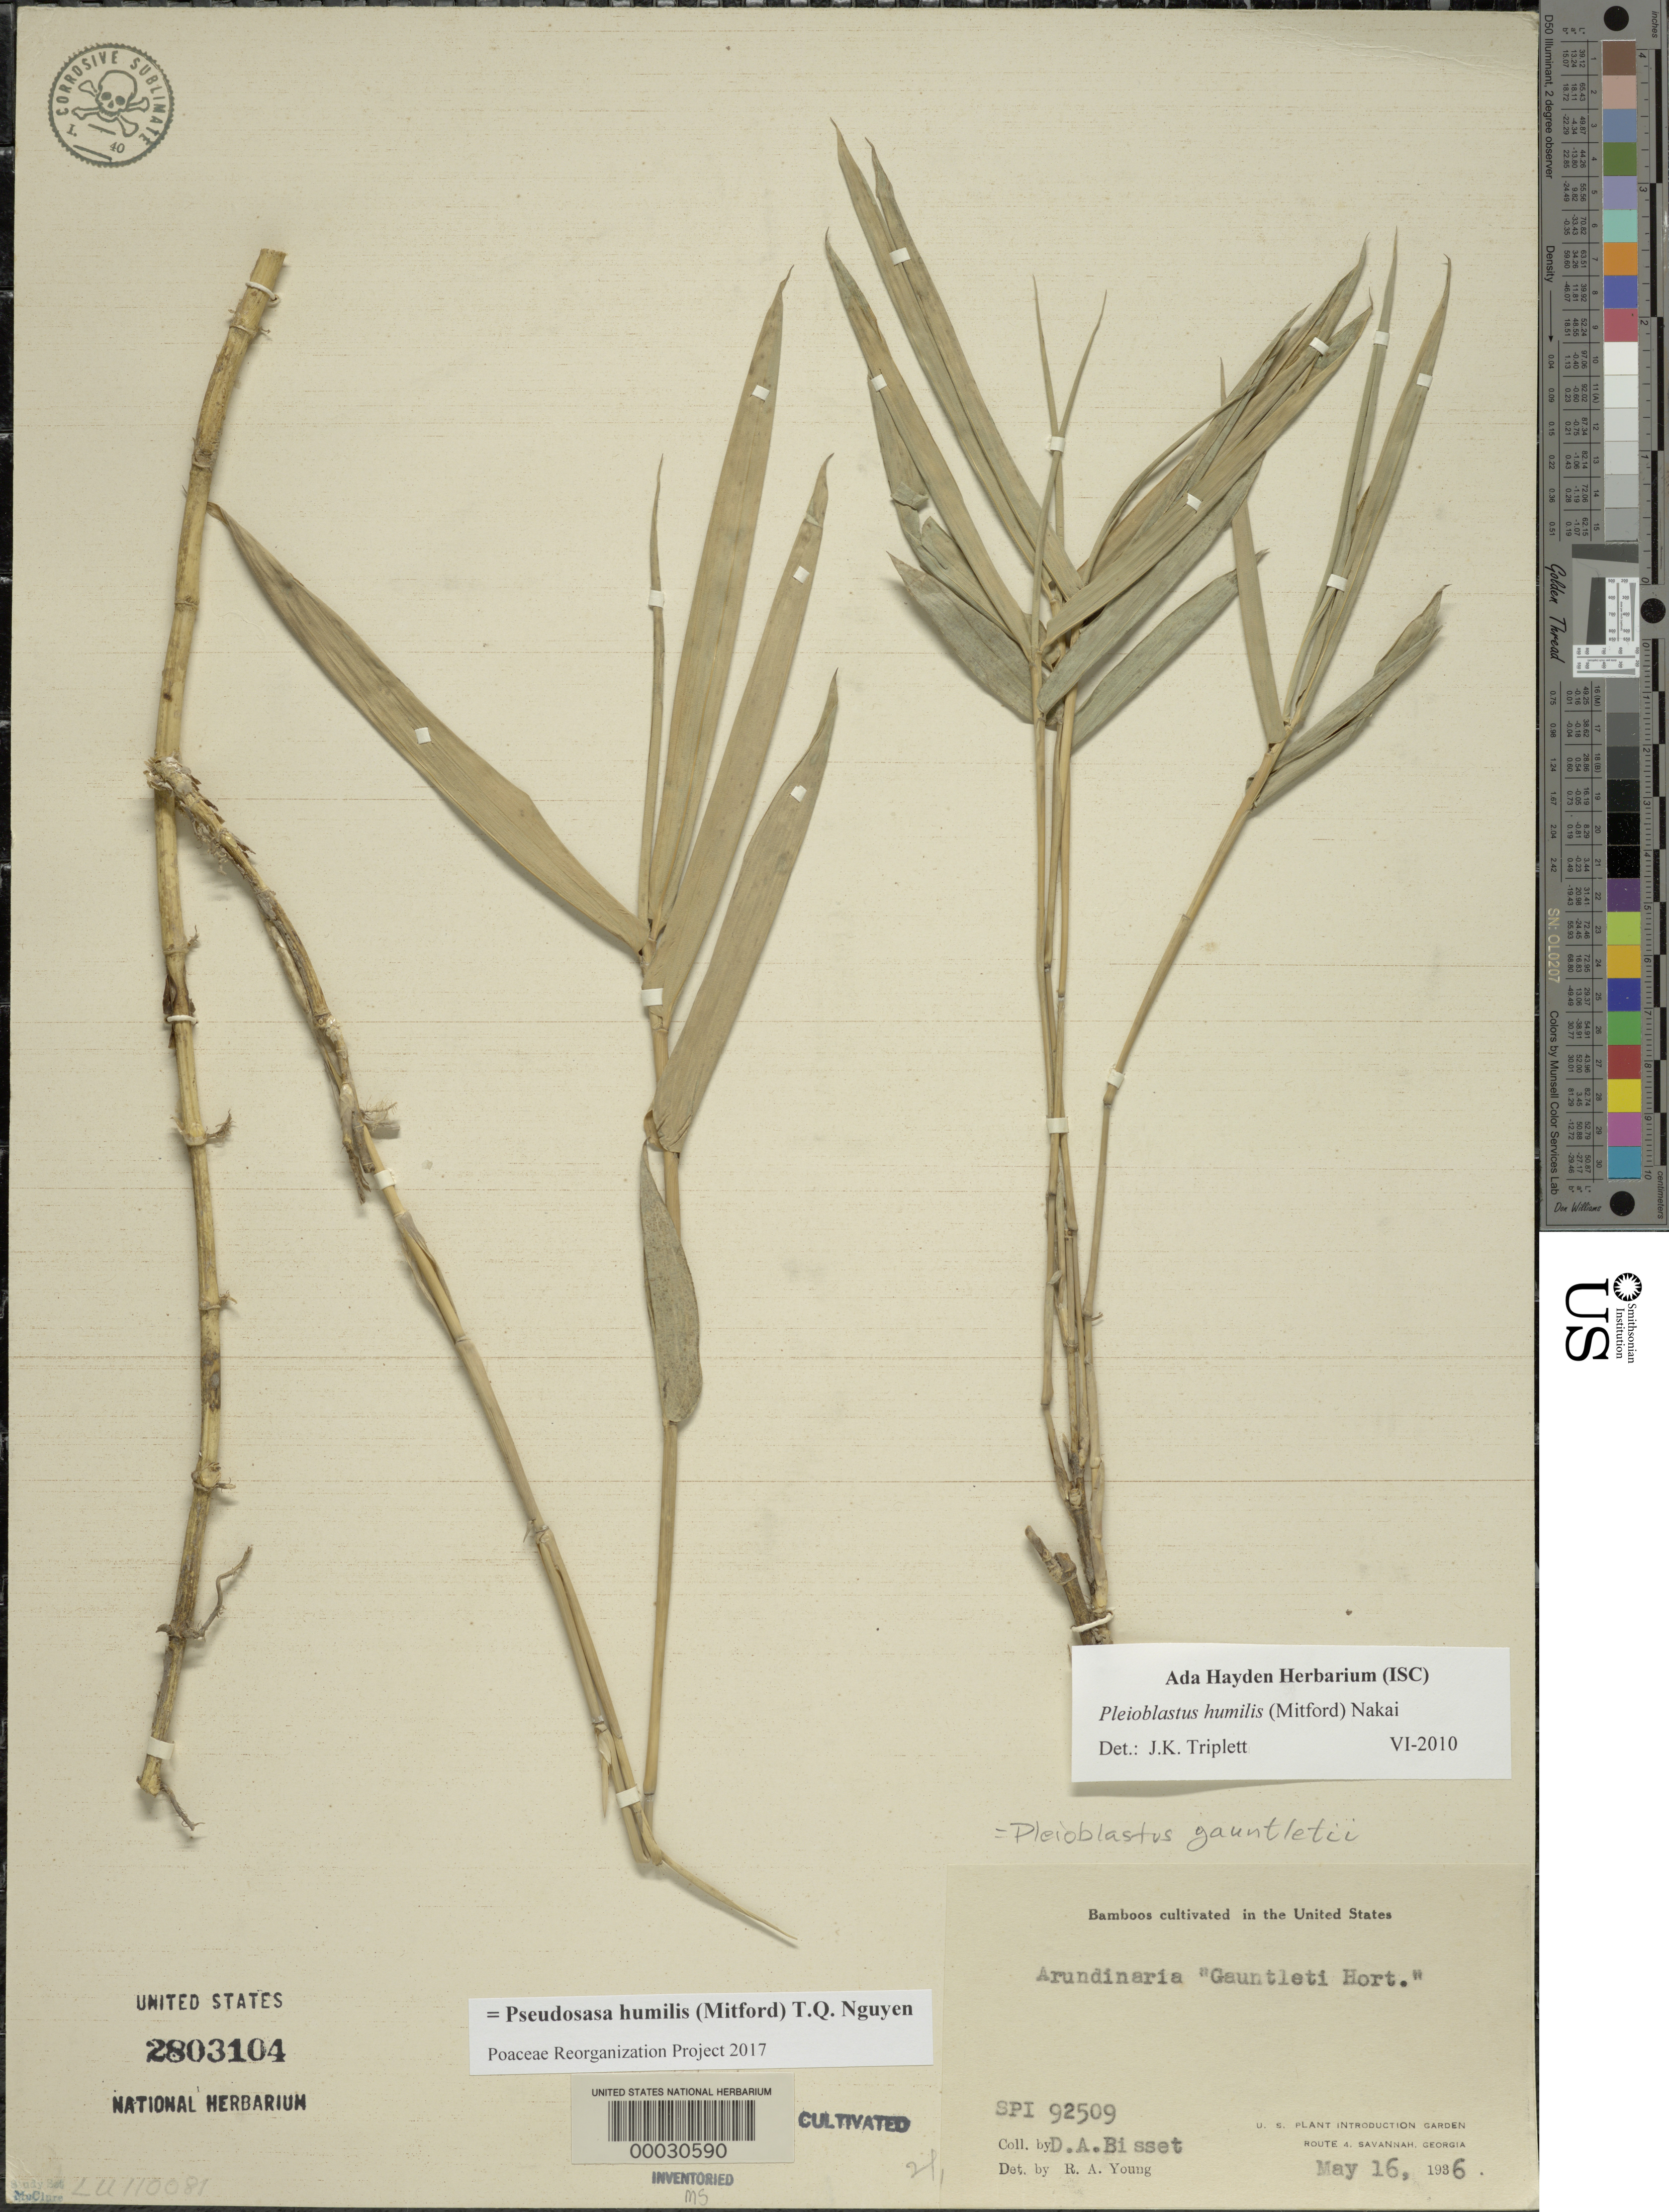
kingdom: Plantae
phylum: Tracheophyta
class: Liliopsida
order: Poales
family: Poaceae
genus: Pseudosasa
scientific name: Pseudosasa humilis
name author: (Mitford) T.Q. Nguyen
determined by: Poaceae Reorganization Project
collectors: D. Bisset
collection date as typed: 16 May 1936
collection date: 1936-05-16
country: United States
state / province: Georgia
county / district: Chatham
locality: U.s.d.a. plant introduction station-savannah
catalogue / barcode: US 2803104